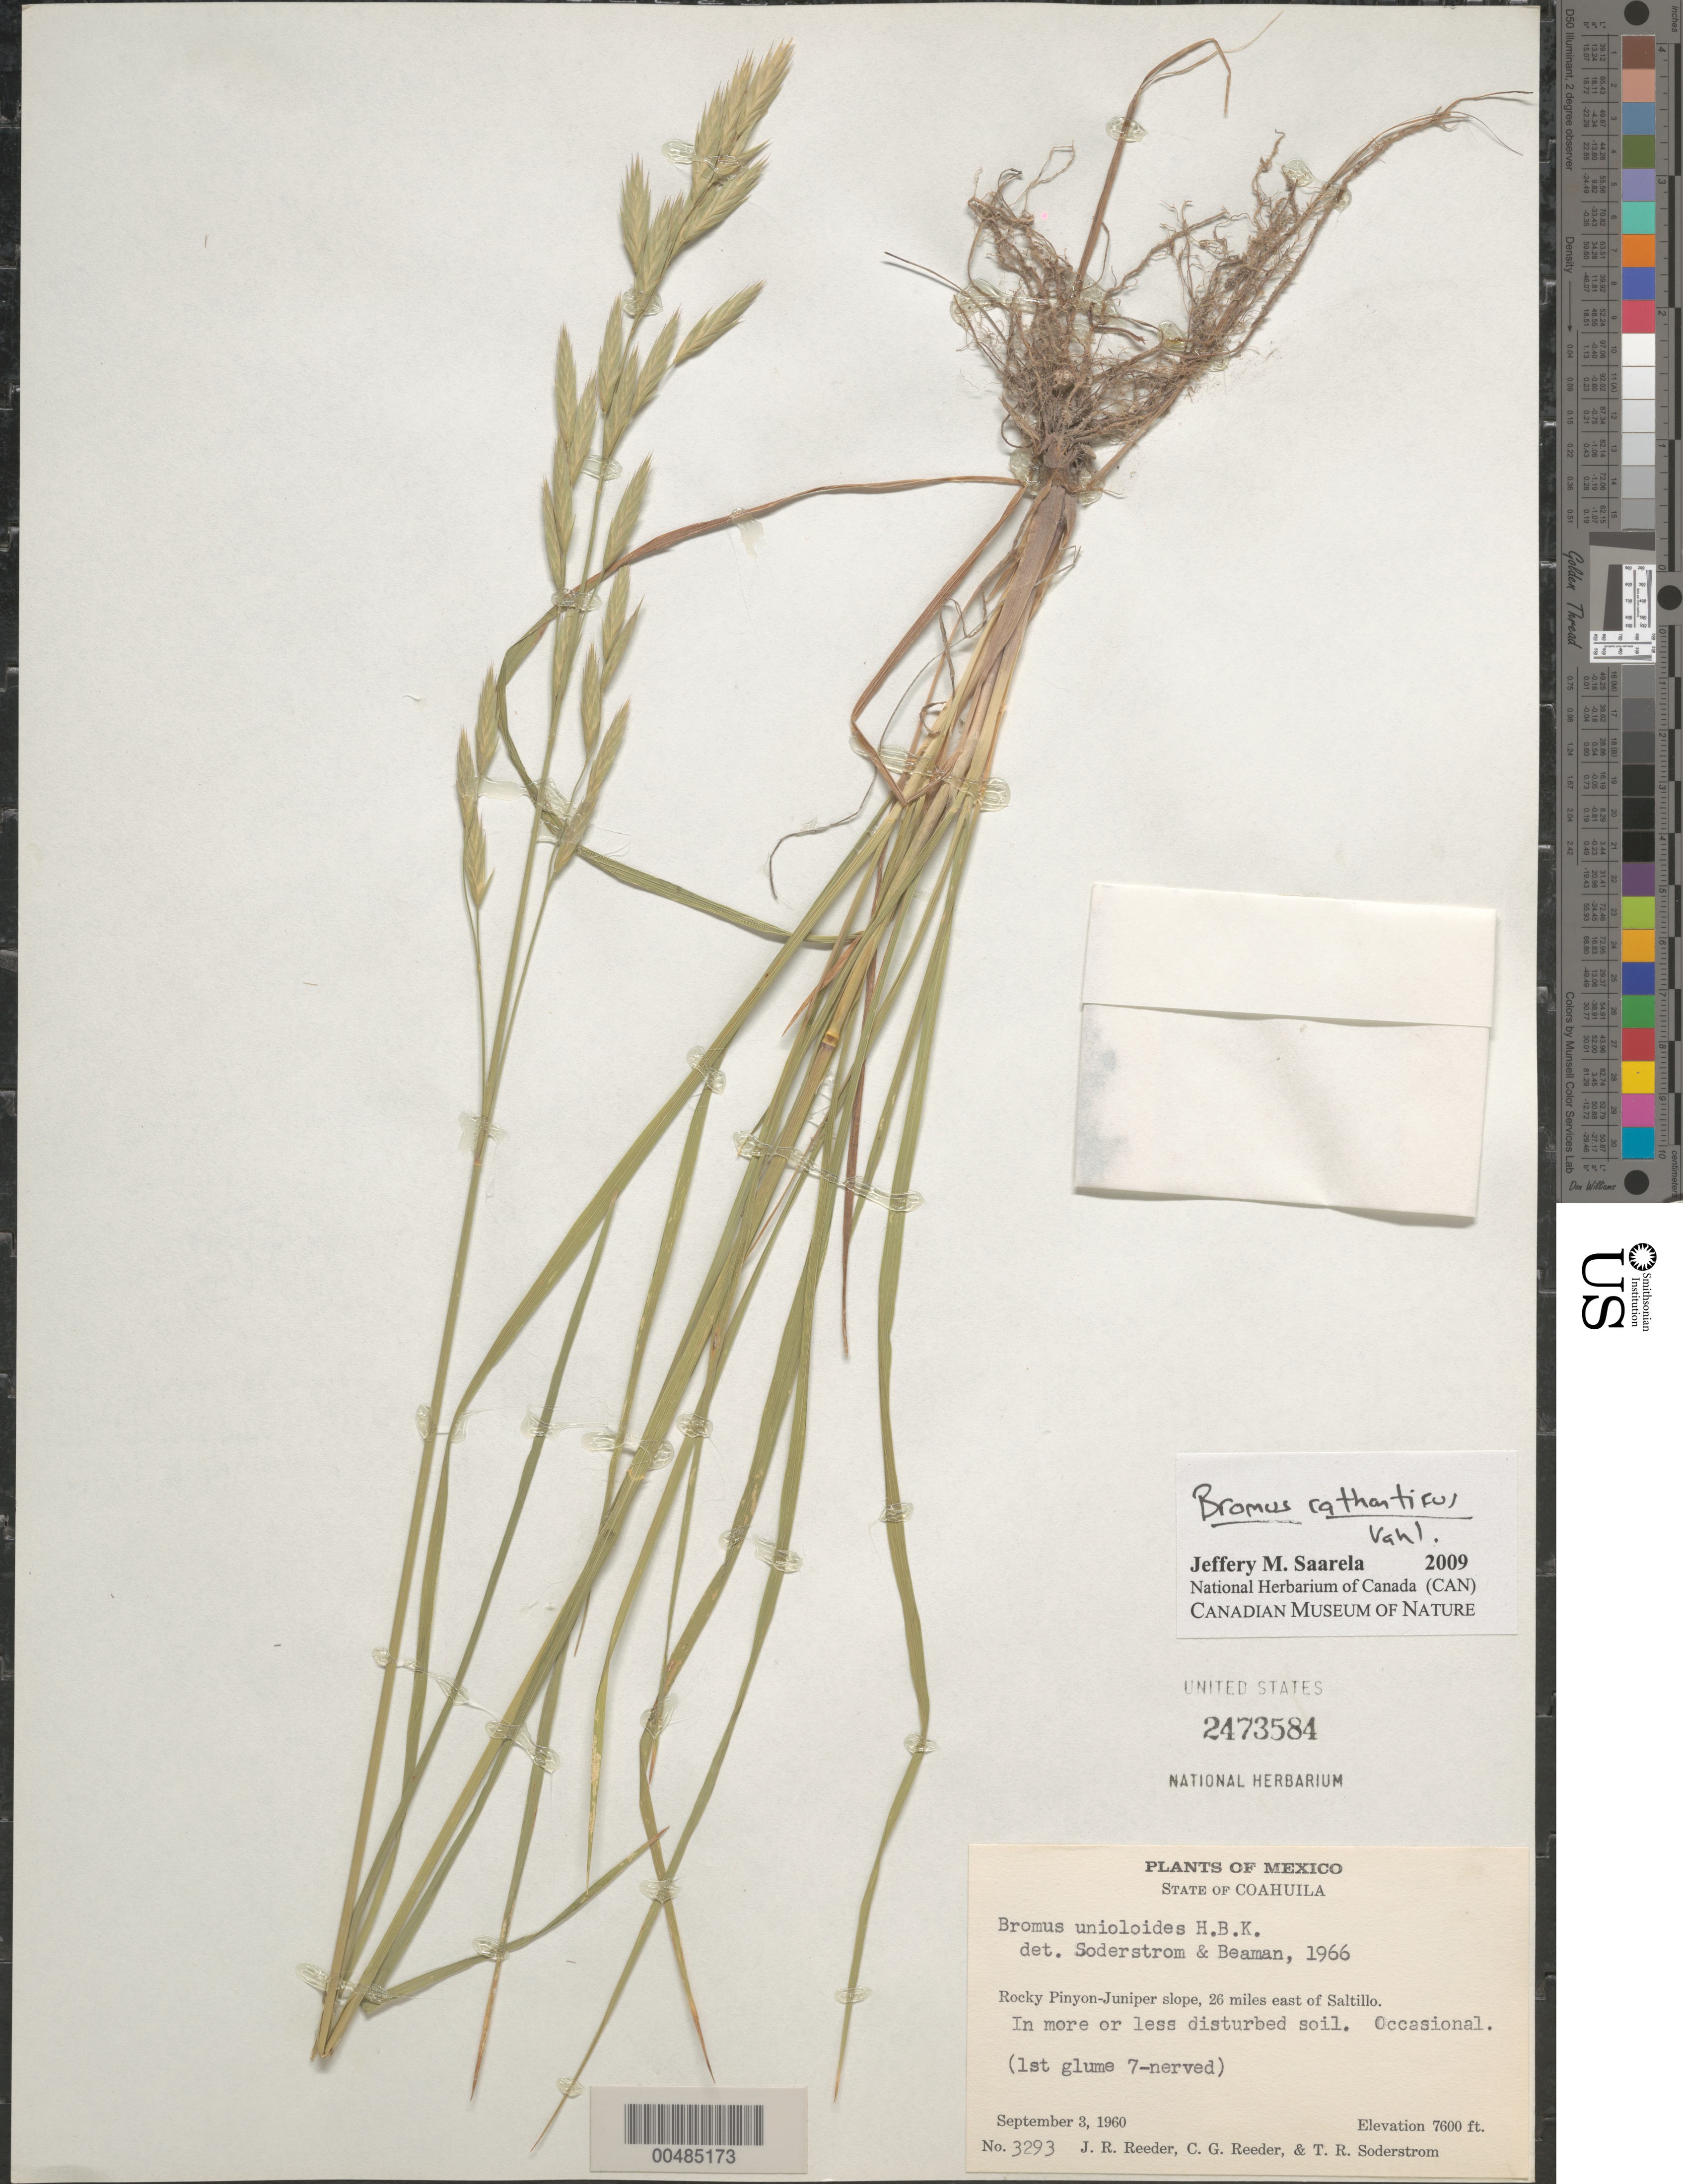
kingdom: Plantae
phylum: Tracheophyta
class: Liliopsida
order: Poales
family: Poaceae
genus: Bromus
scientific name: Bromus catharticus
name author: Vahl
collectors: J. R. Reeder, C. G. Reeder & T. R. Soderstrom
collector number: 3293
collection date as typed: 3 Sep 1960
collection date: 1960-09-03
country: Mexico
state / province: Coahuila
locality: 26 mi E of Saltillo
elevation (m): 2316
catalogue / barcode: US 2473584